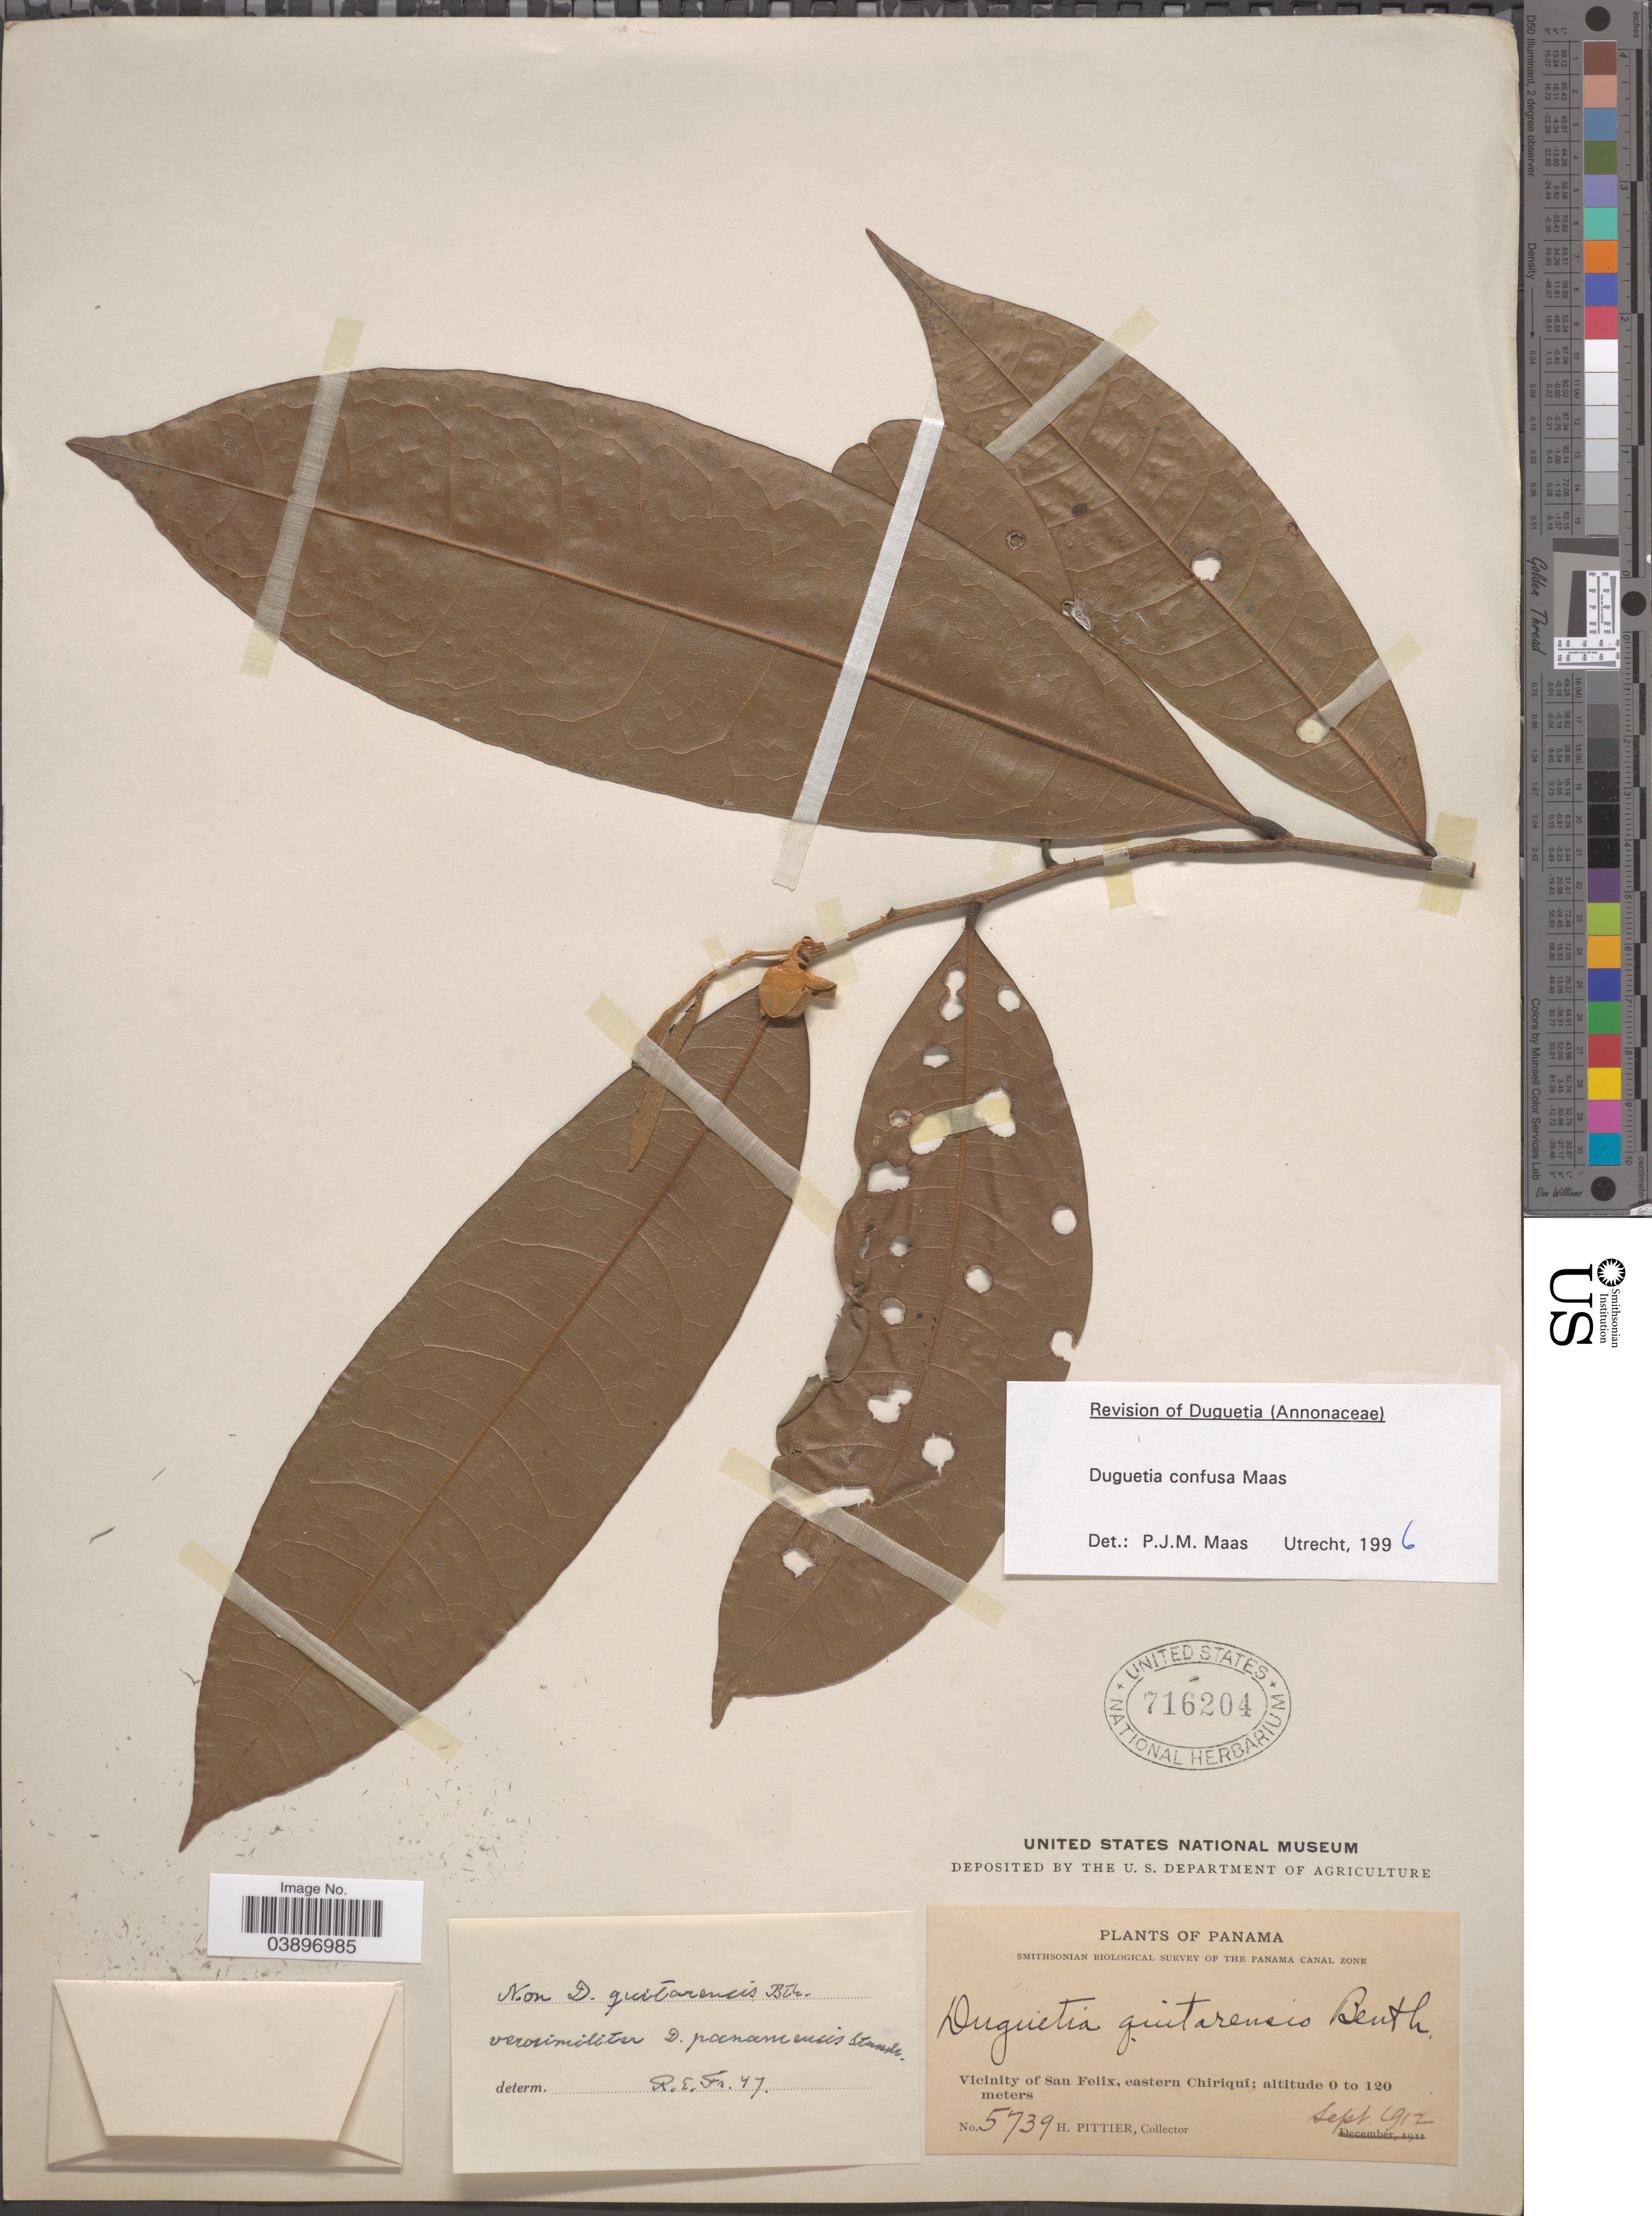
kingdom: Plantae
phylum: Tracheophyta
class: Magnoliopsida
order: Magnoliales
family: Annonaceae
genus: Duguetia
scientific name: Duguetia confusa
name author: Maas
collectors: H. F. Pittier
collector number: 5739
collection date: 1912-09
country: Panama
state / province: Chiriqui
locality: Vicinity of San Felix, eastern Chiriquí.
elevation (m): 0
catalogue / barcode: US 716204